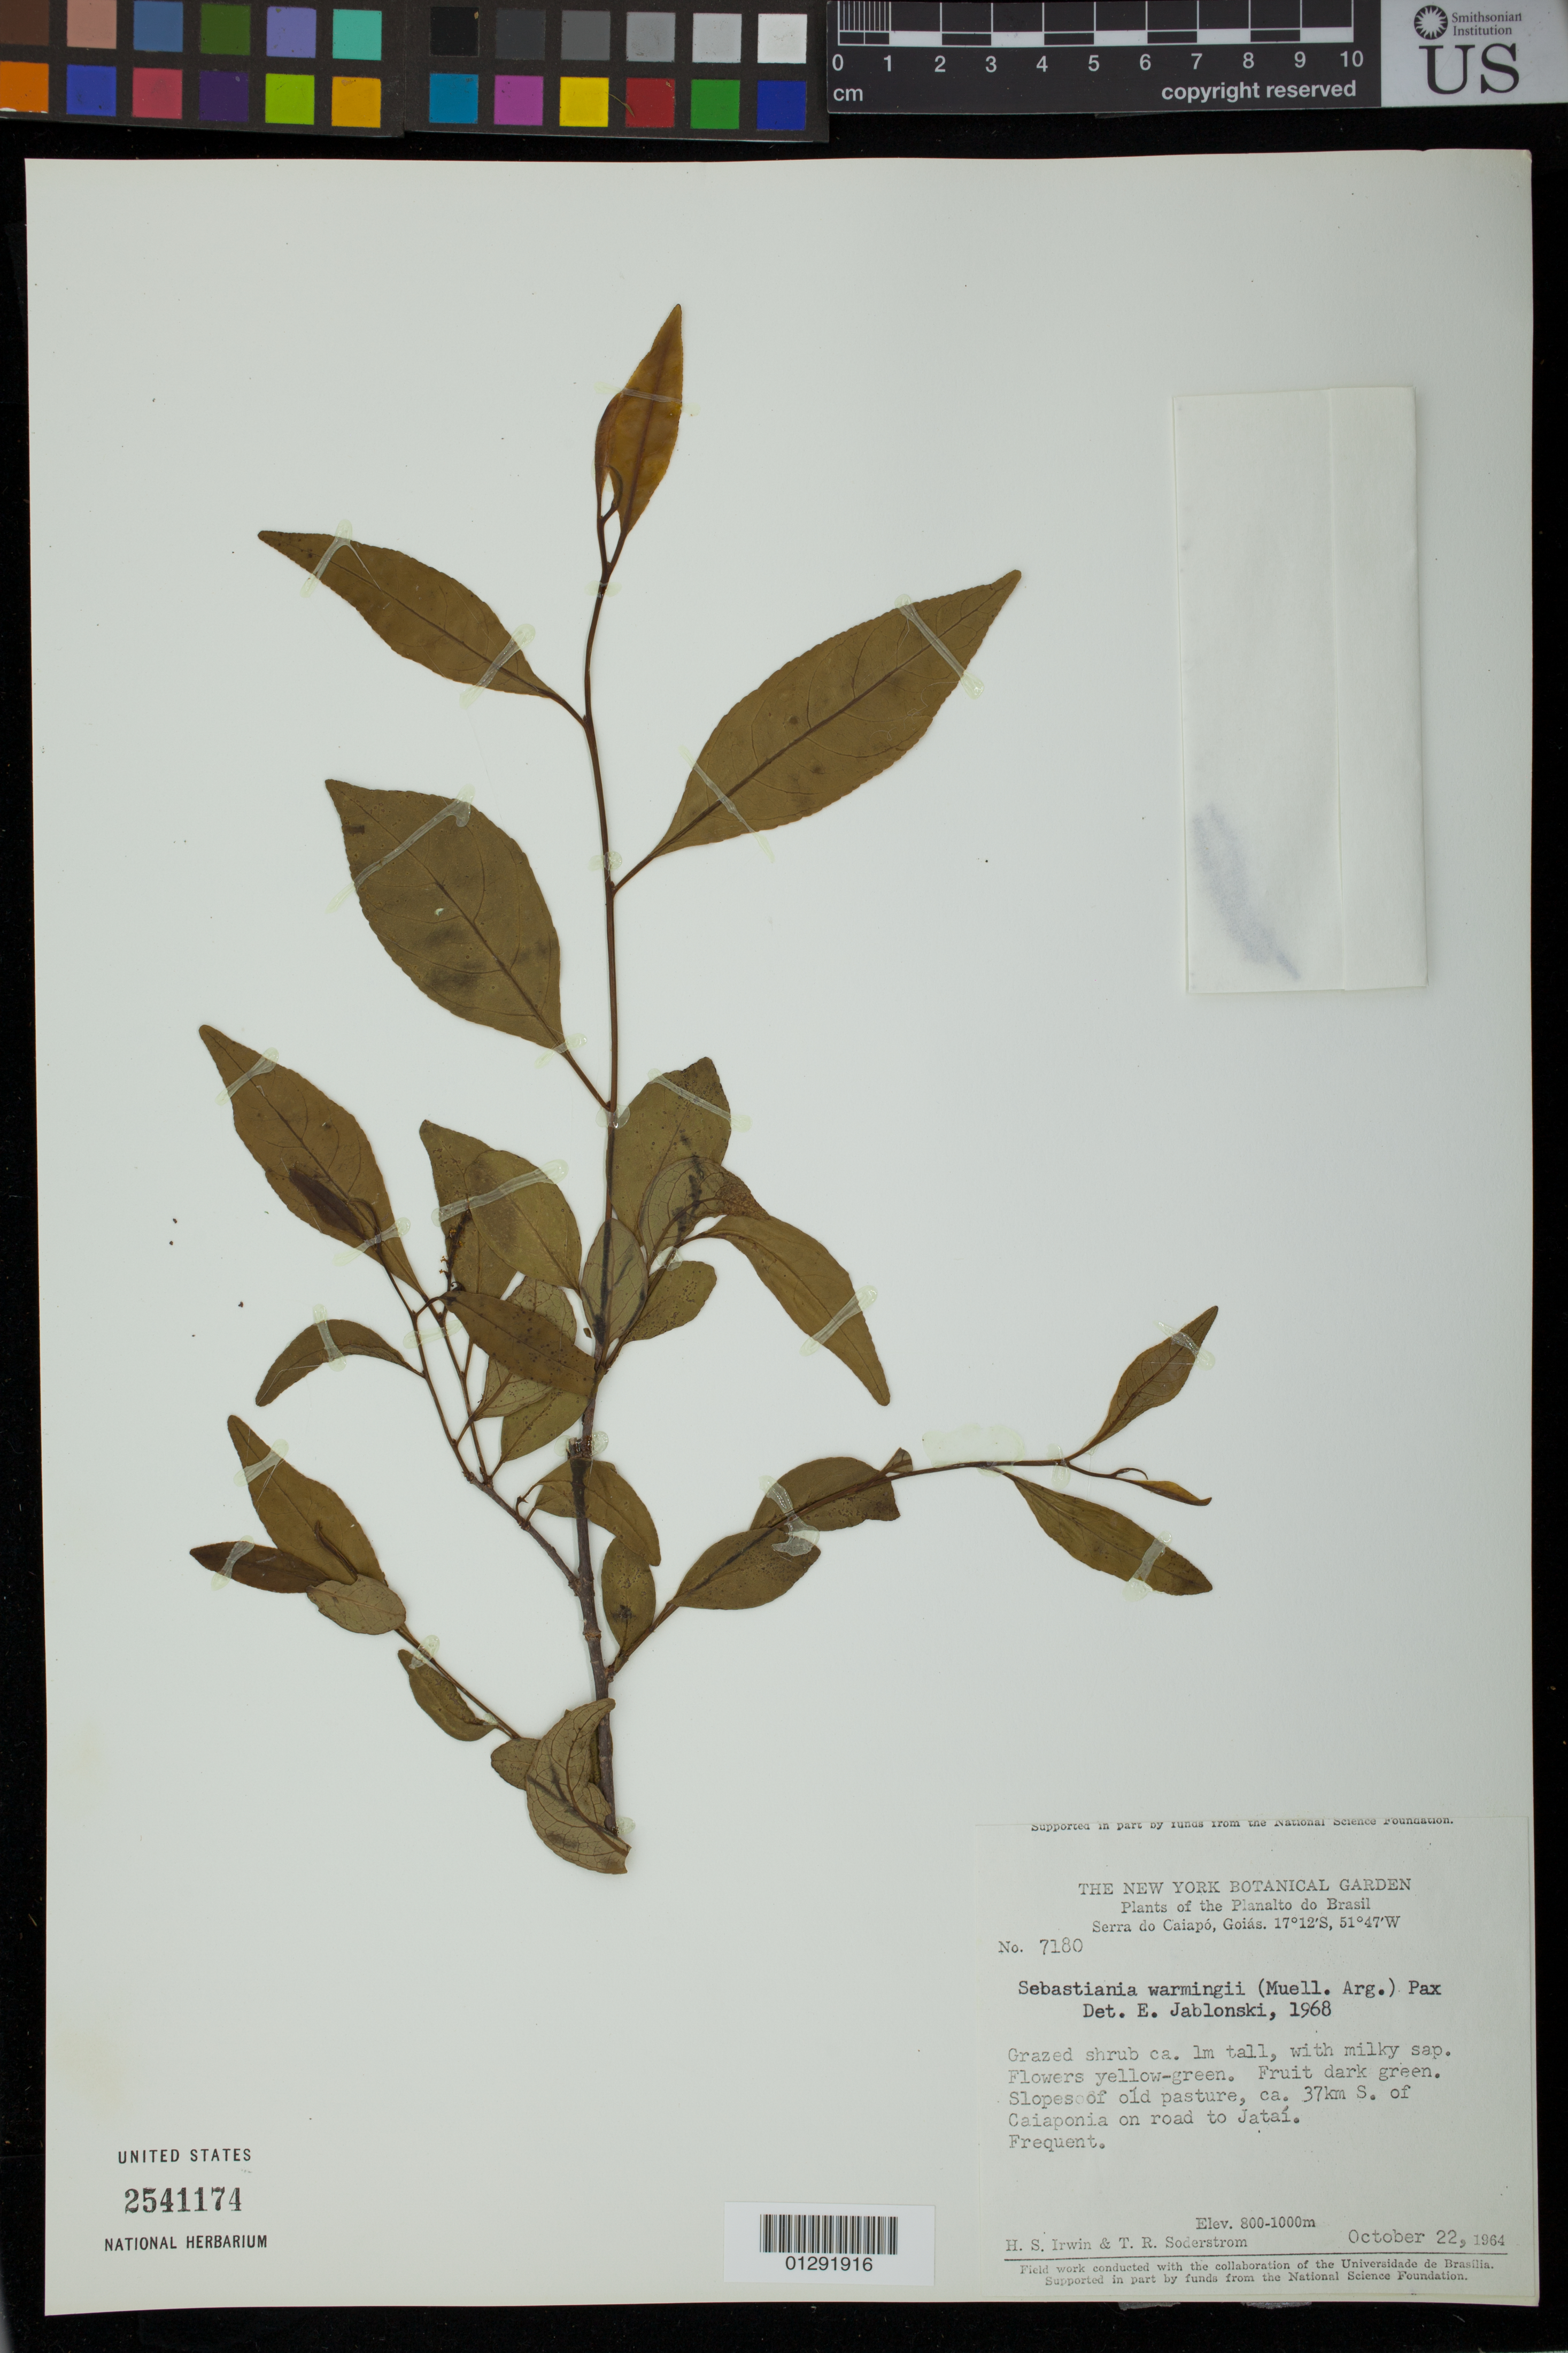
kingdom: Plantae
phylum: Tracheophyta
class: Magnoliopsida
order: Malpighiales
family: Euphorbiaceae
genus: Sebastiania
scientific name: Sebastiania warmingii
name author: (Müll. Arg.) Pax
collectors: H. Irwin & T. R. Soderstrom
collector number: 7180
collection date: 1964-10-22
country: Brazil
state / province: Goias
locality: Serra do Caiapo: ca. 37 km S. of Caiaponia on road to Jatai.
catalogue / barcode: US 2541174